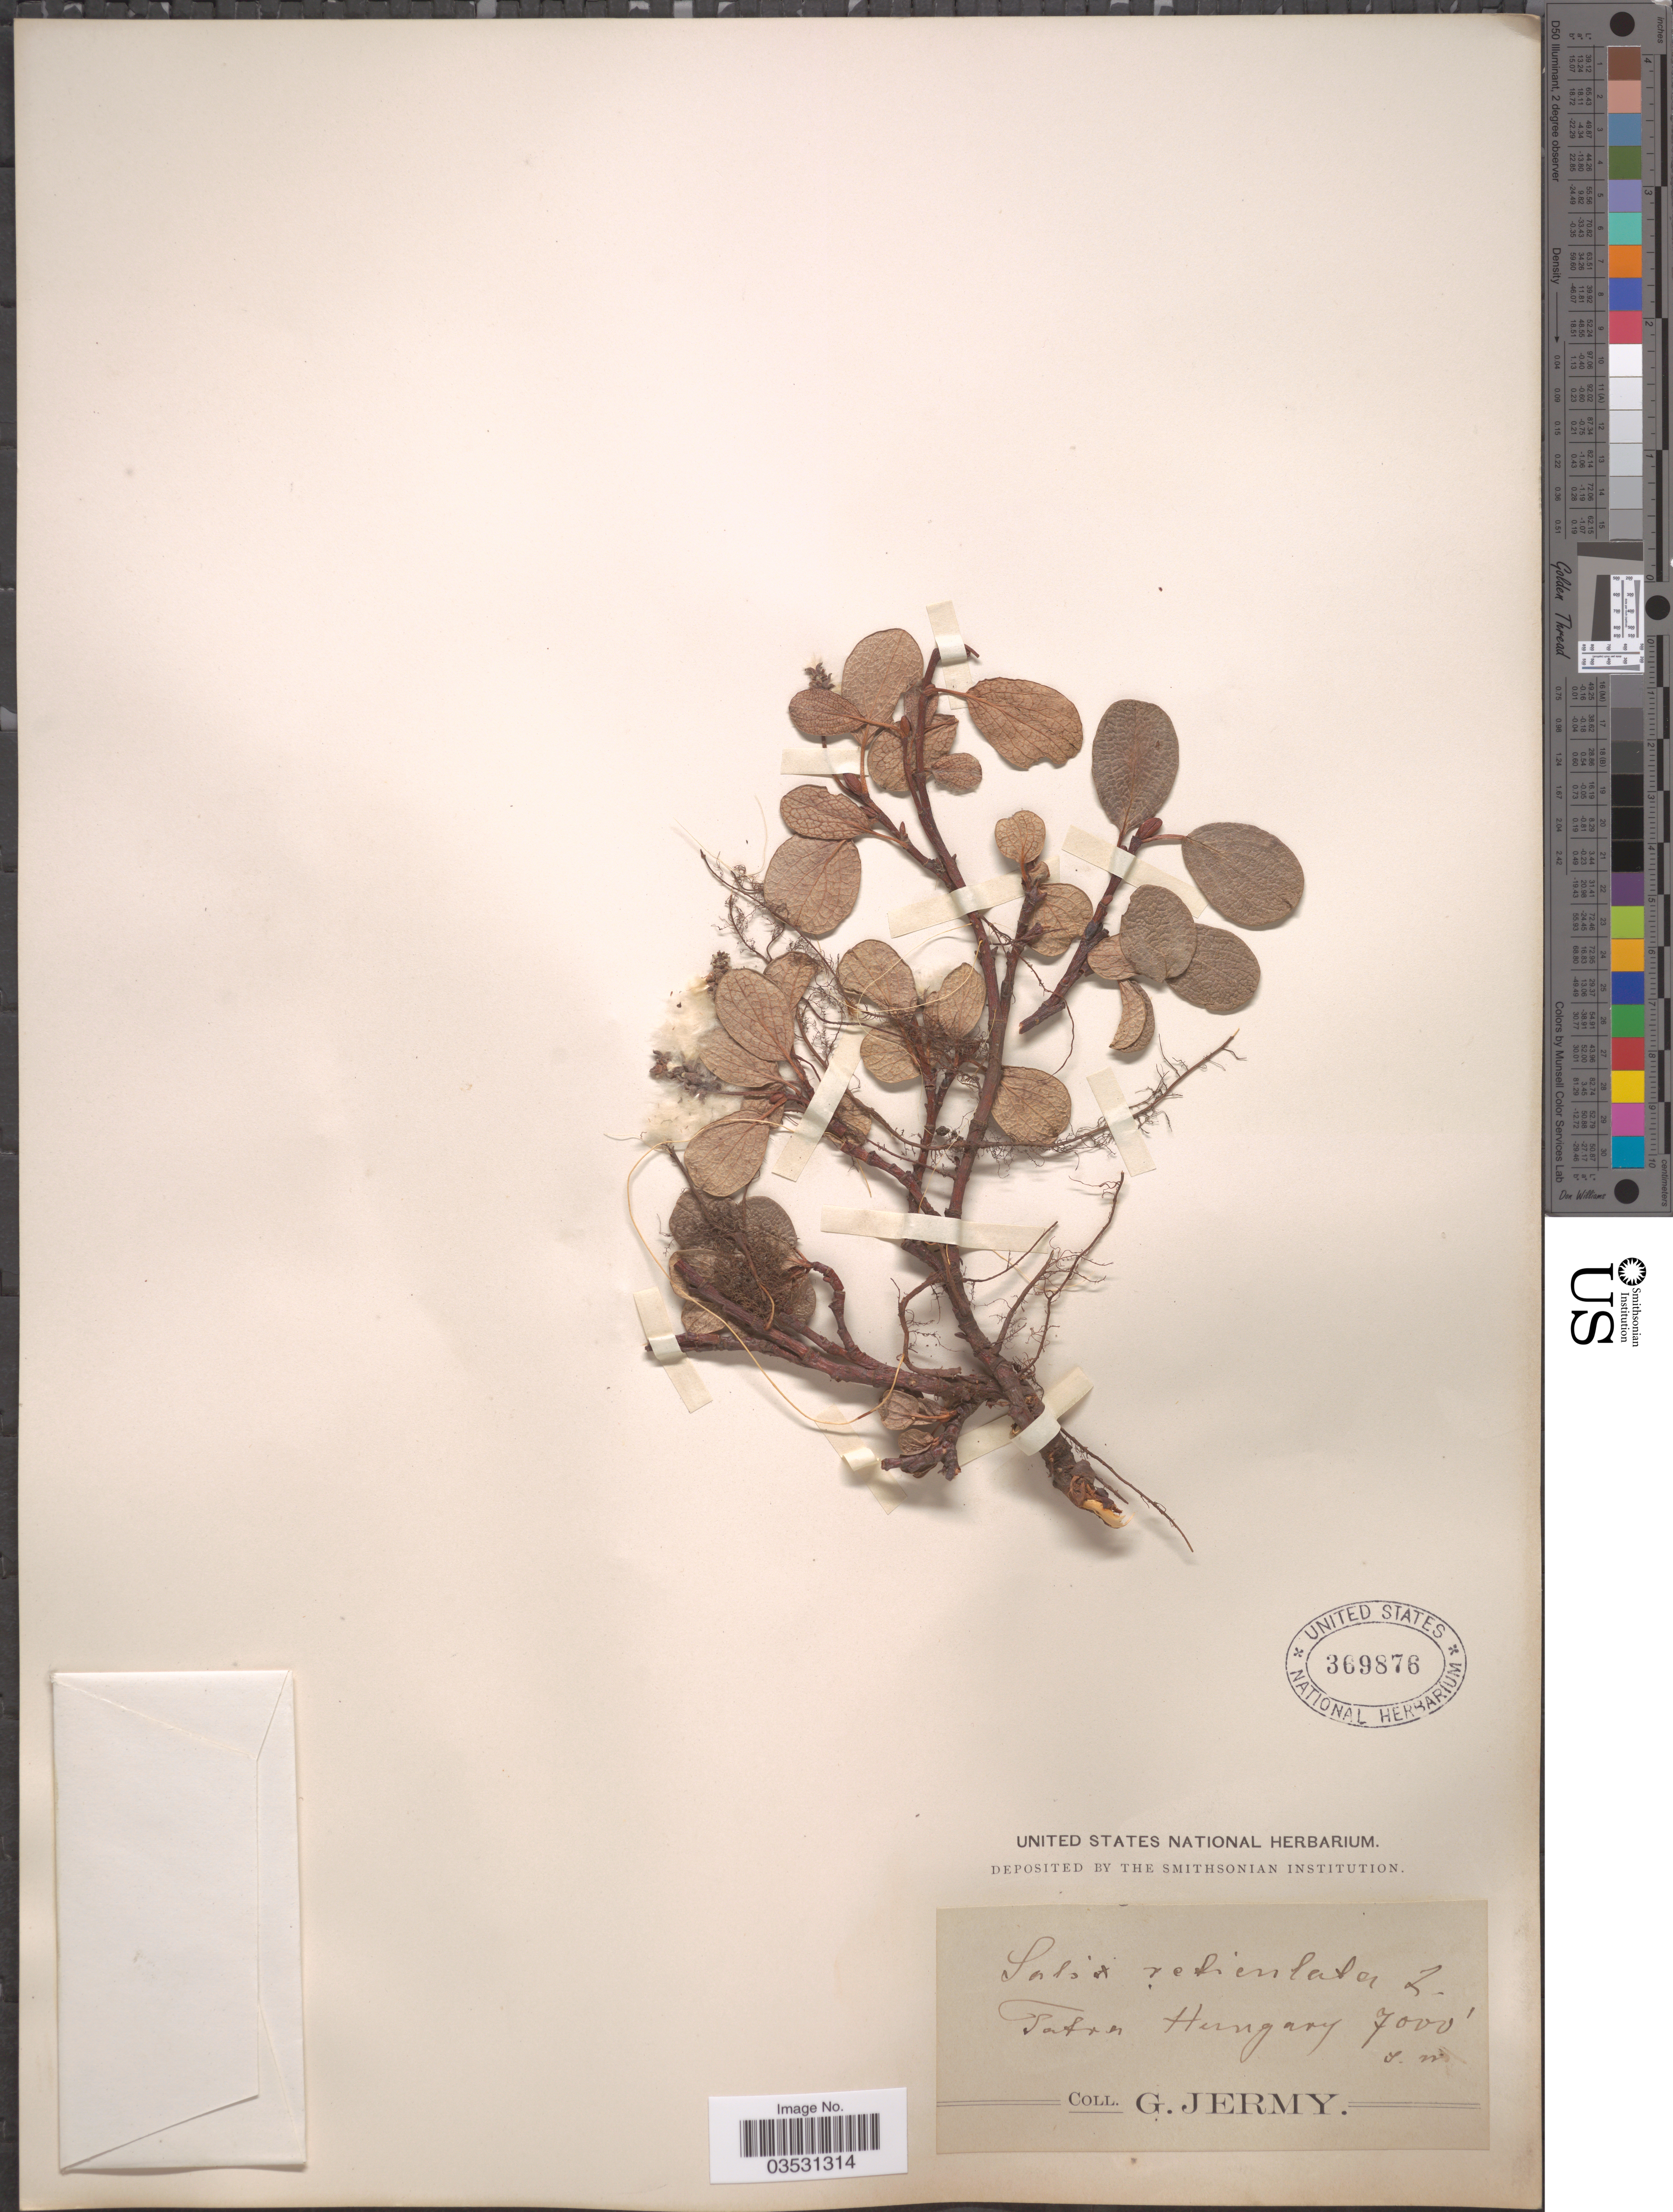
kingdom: Plantae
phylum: Tracheophyta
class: Magnoliopsida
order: Malpighiales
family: Salicaceae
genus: Salix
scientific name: Salix reticulata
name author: L.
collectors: G. Jermy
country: Hungary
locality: Tatra.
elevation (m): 2134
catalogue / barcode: US 369876